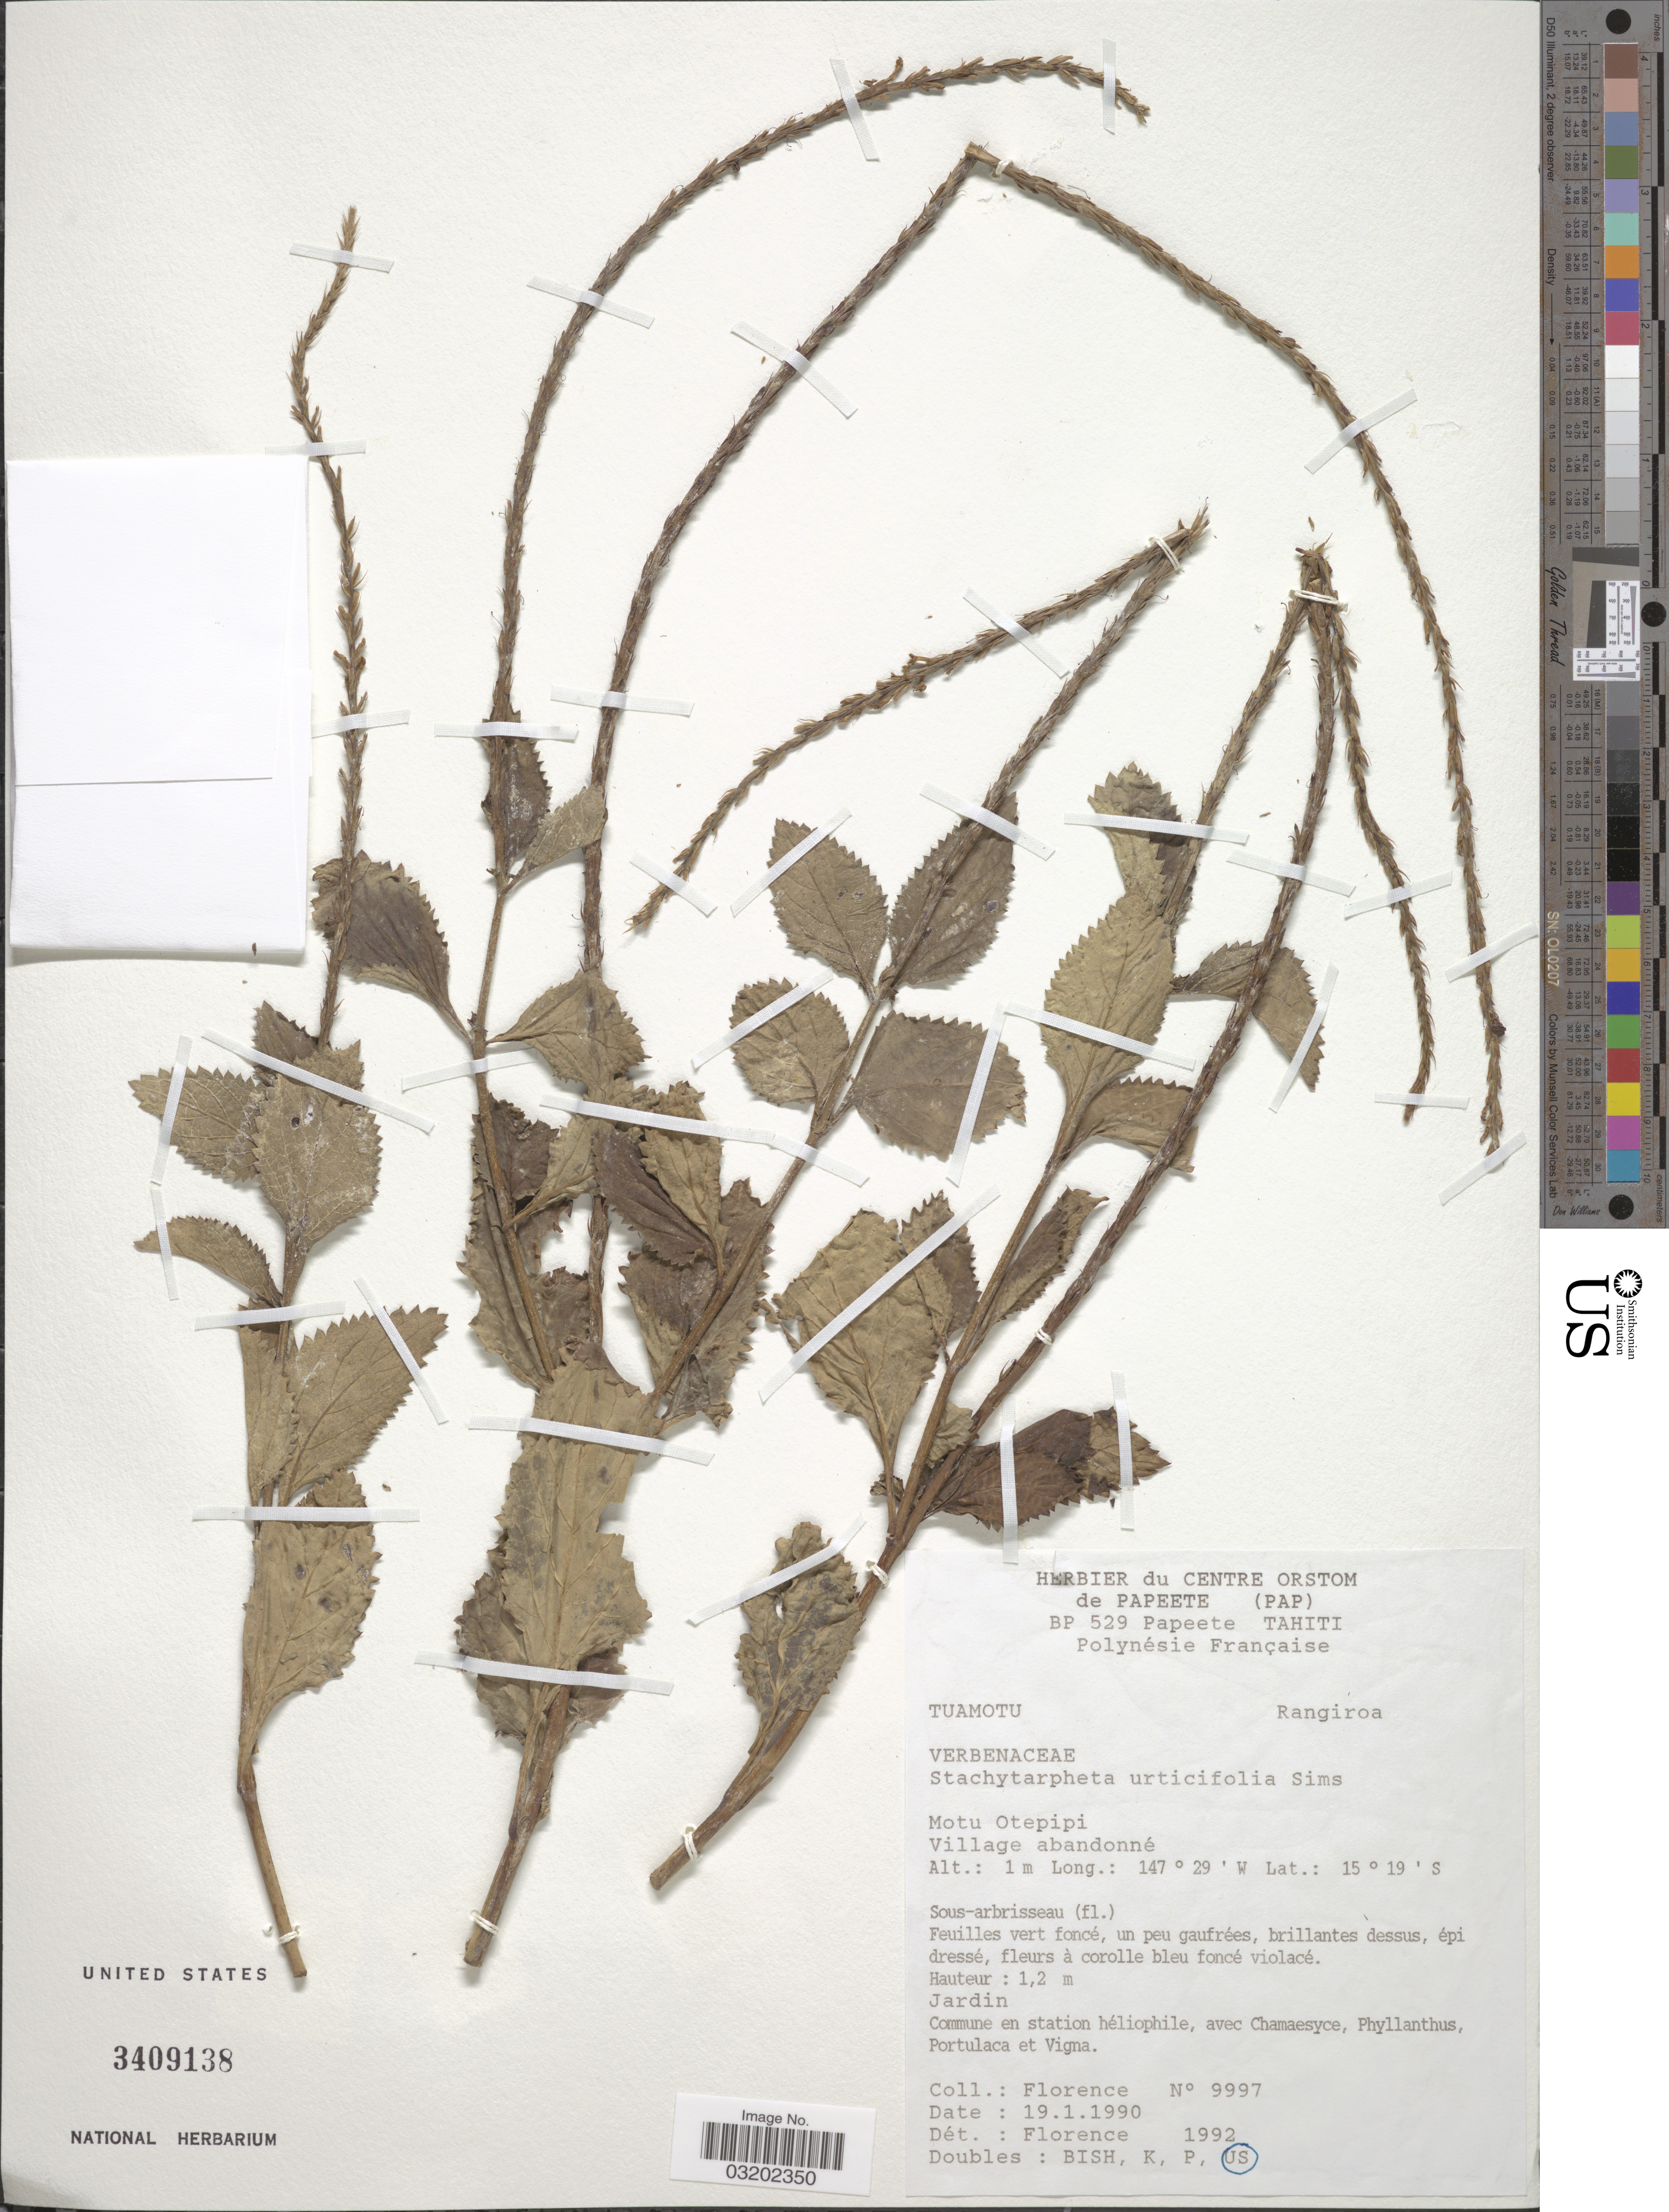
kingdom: Plantae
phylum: Tracheophyta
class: Magnoliopsida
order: Lamiales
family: Verbenaceae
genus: Stachytarpheta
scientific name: Stachytarpheta urticifolia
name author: Sims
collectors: -. Florence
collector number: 9997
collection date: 1990-01-19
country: French Polynesia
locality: Tuamotu, Rangiroa. Motu Otepipi, Village abandonné.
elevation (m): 1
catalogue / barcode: US 3409138